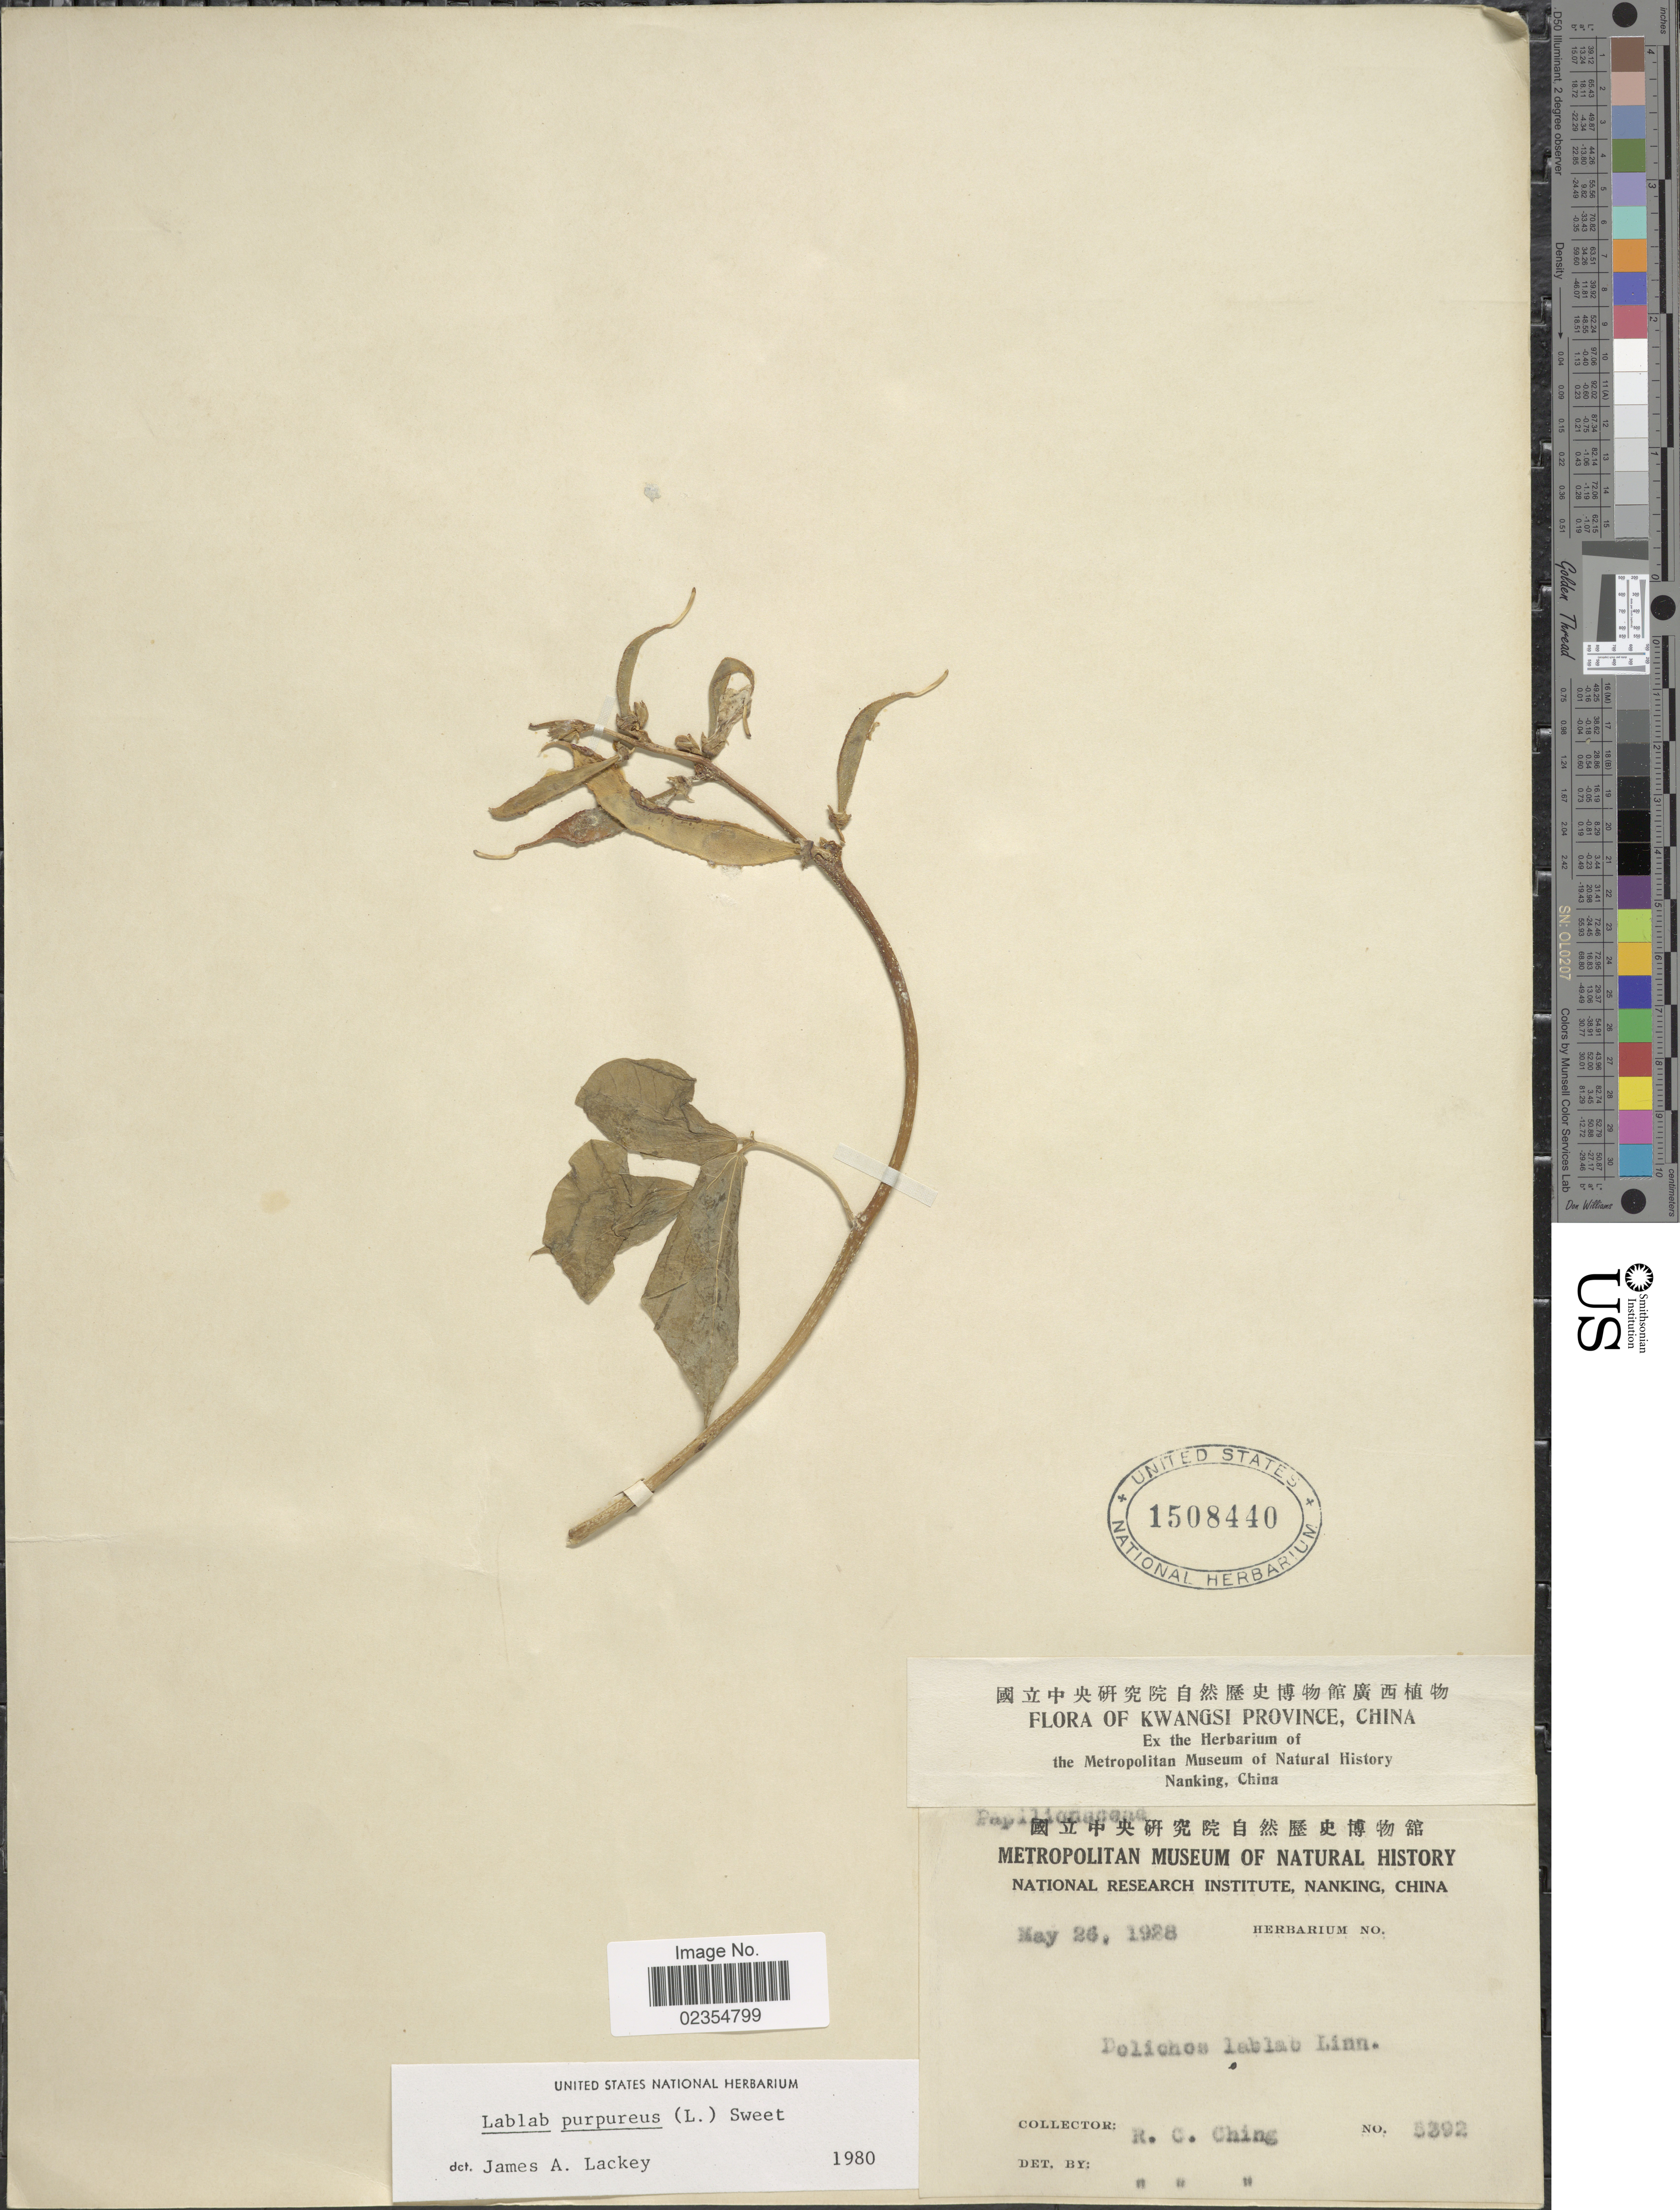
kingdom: Plantae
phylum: Tracheophyta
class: Magnoliopsida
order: Fabales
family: Fabaceae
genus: Lablab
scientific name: Lablab purpureus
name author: (L.) Sweet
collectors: R. C. Ching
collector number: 5392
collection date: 1928-05-26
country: China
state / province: Guangxi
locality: Kwangsi Province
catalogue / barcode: US 1508440